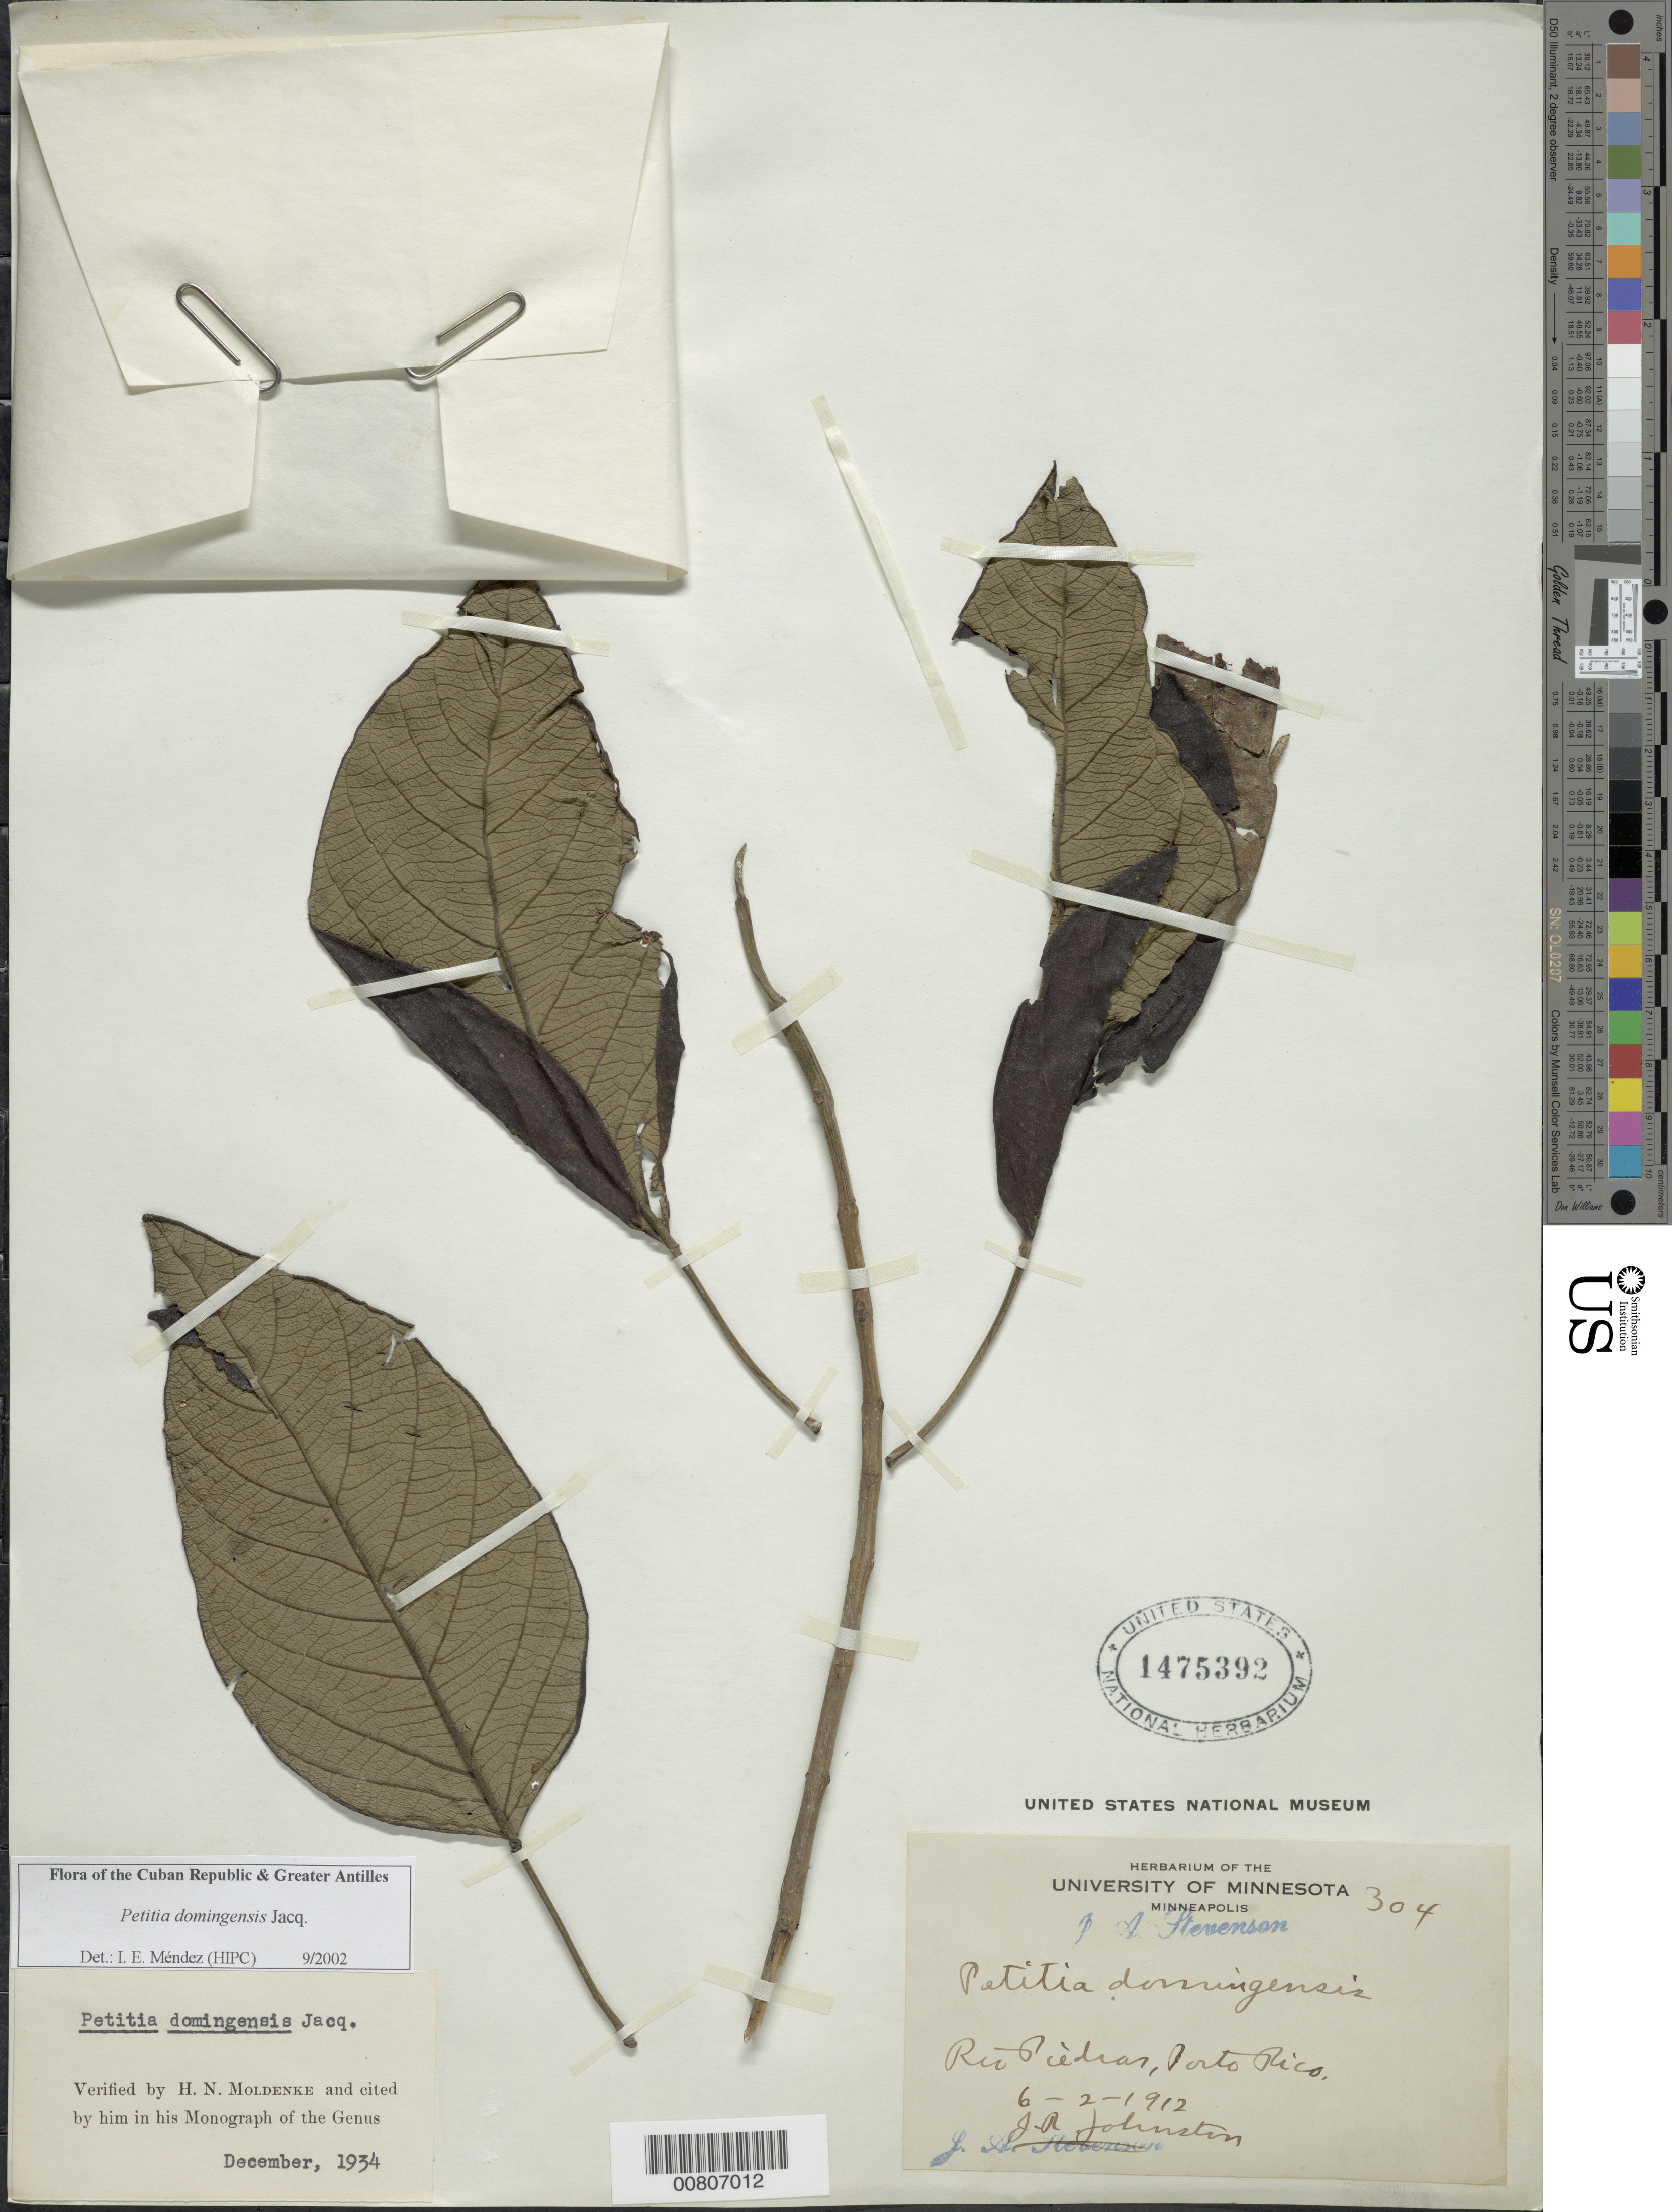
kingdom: Plantae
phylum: Tracheophyta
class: Magnoliopsida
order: Lamiales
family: Lamiaceae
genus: Petitia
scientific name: Petitia domingensis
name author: Jacq.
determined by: Méndez, Isidro E., (HIPC)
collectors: J. Johnston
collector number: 304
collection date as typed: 06 Feb 1912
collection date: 1912-02-06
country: Puerto Rico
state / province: San Juan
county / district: Río Piedras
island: Puerto Rico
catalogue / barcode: US 1475392